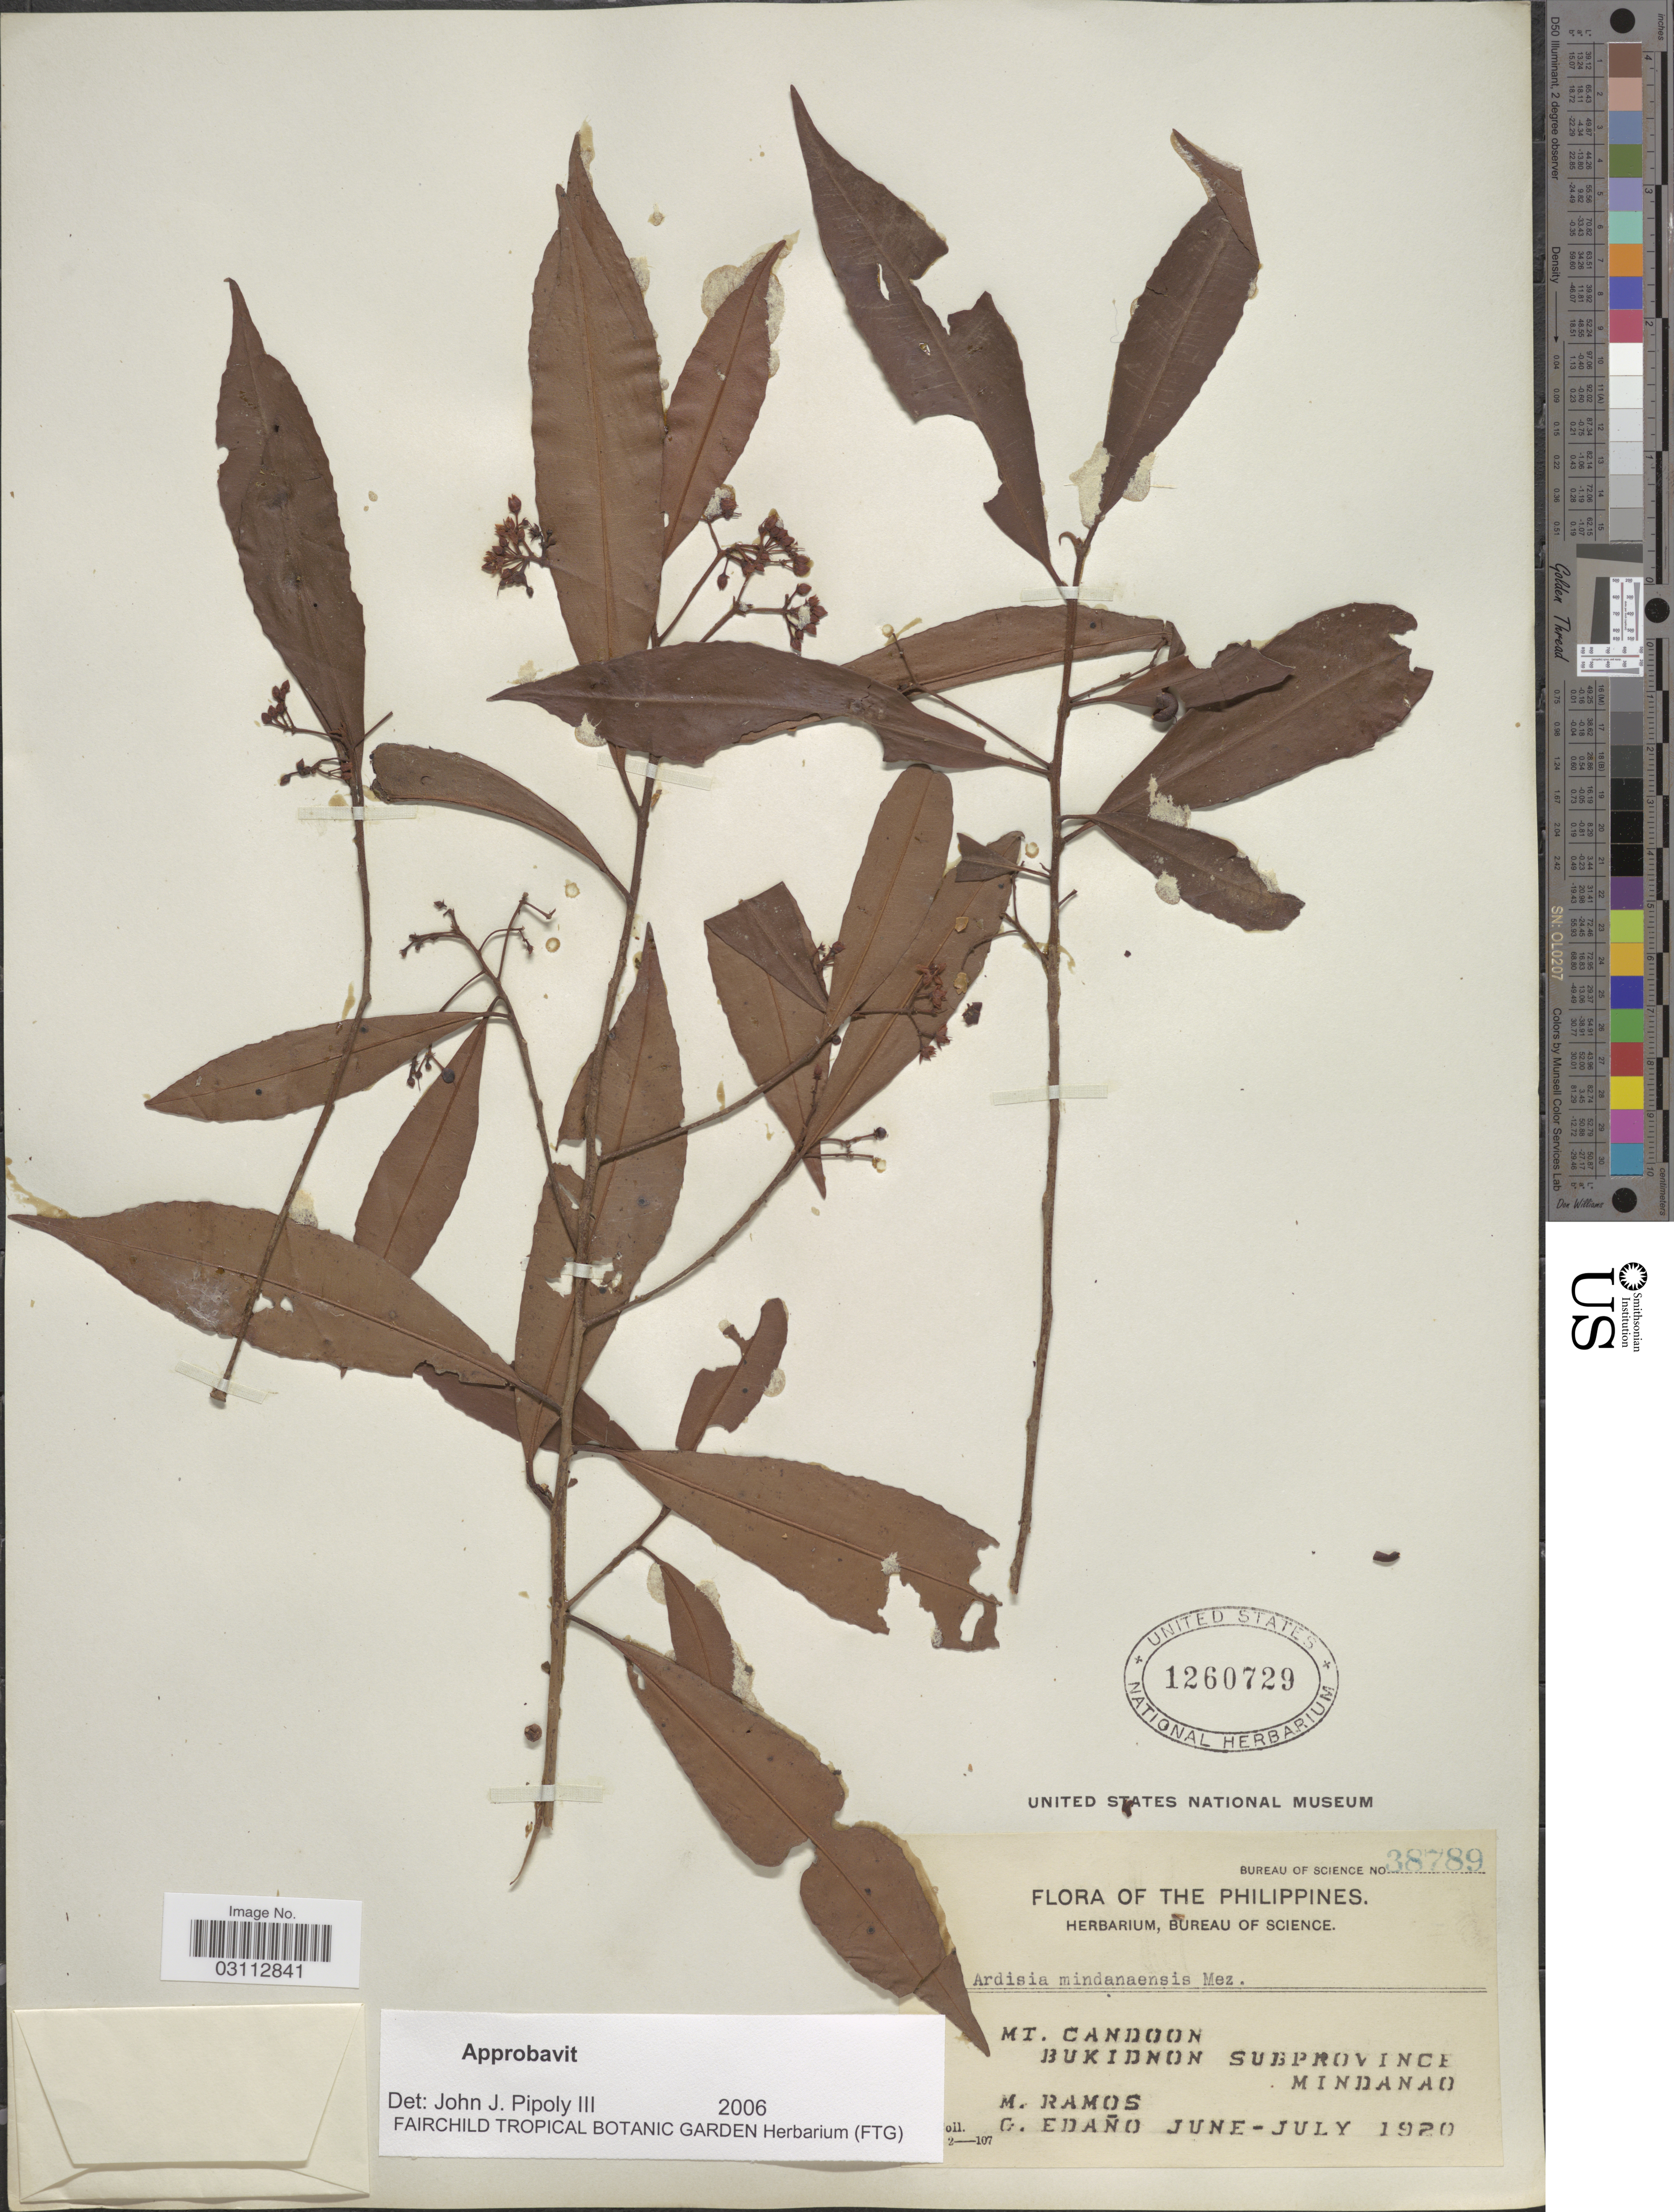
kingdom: Plantae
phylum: Tracheophyta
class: Magnoliopsida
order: Ericales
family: Primulaceae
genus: Ardisia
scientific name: Ardisia mindanaensis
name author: Mez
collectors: M. Ramos & G. Edaño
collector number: Bureau of Science 38789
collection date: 1920-06/1920-07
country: Philippines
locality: Mt. Candoon. Bukidnon Subprovince. Mindanao.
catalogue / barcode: US 1260729